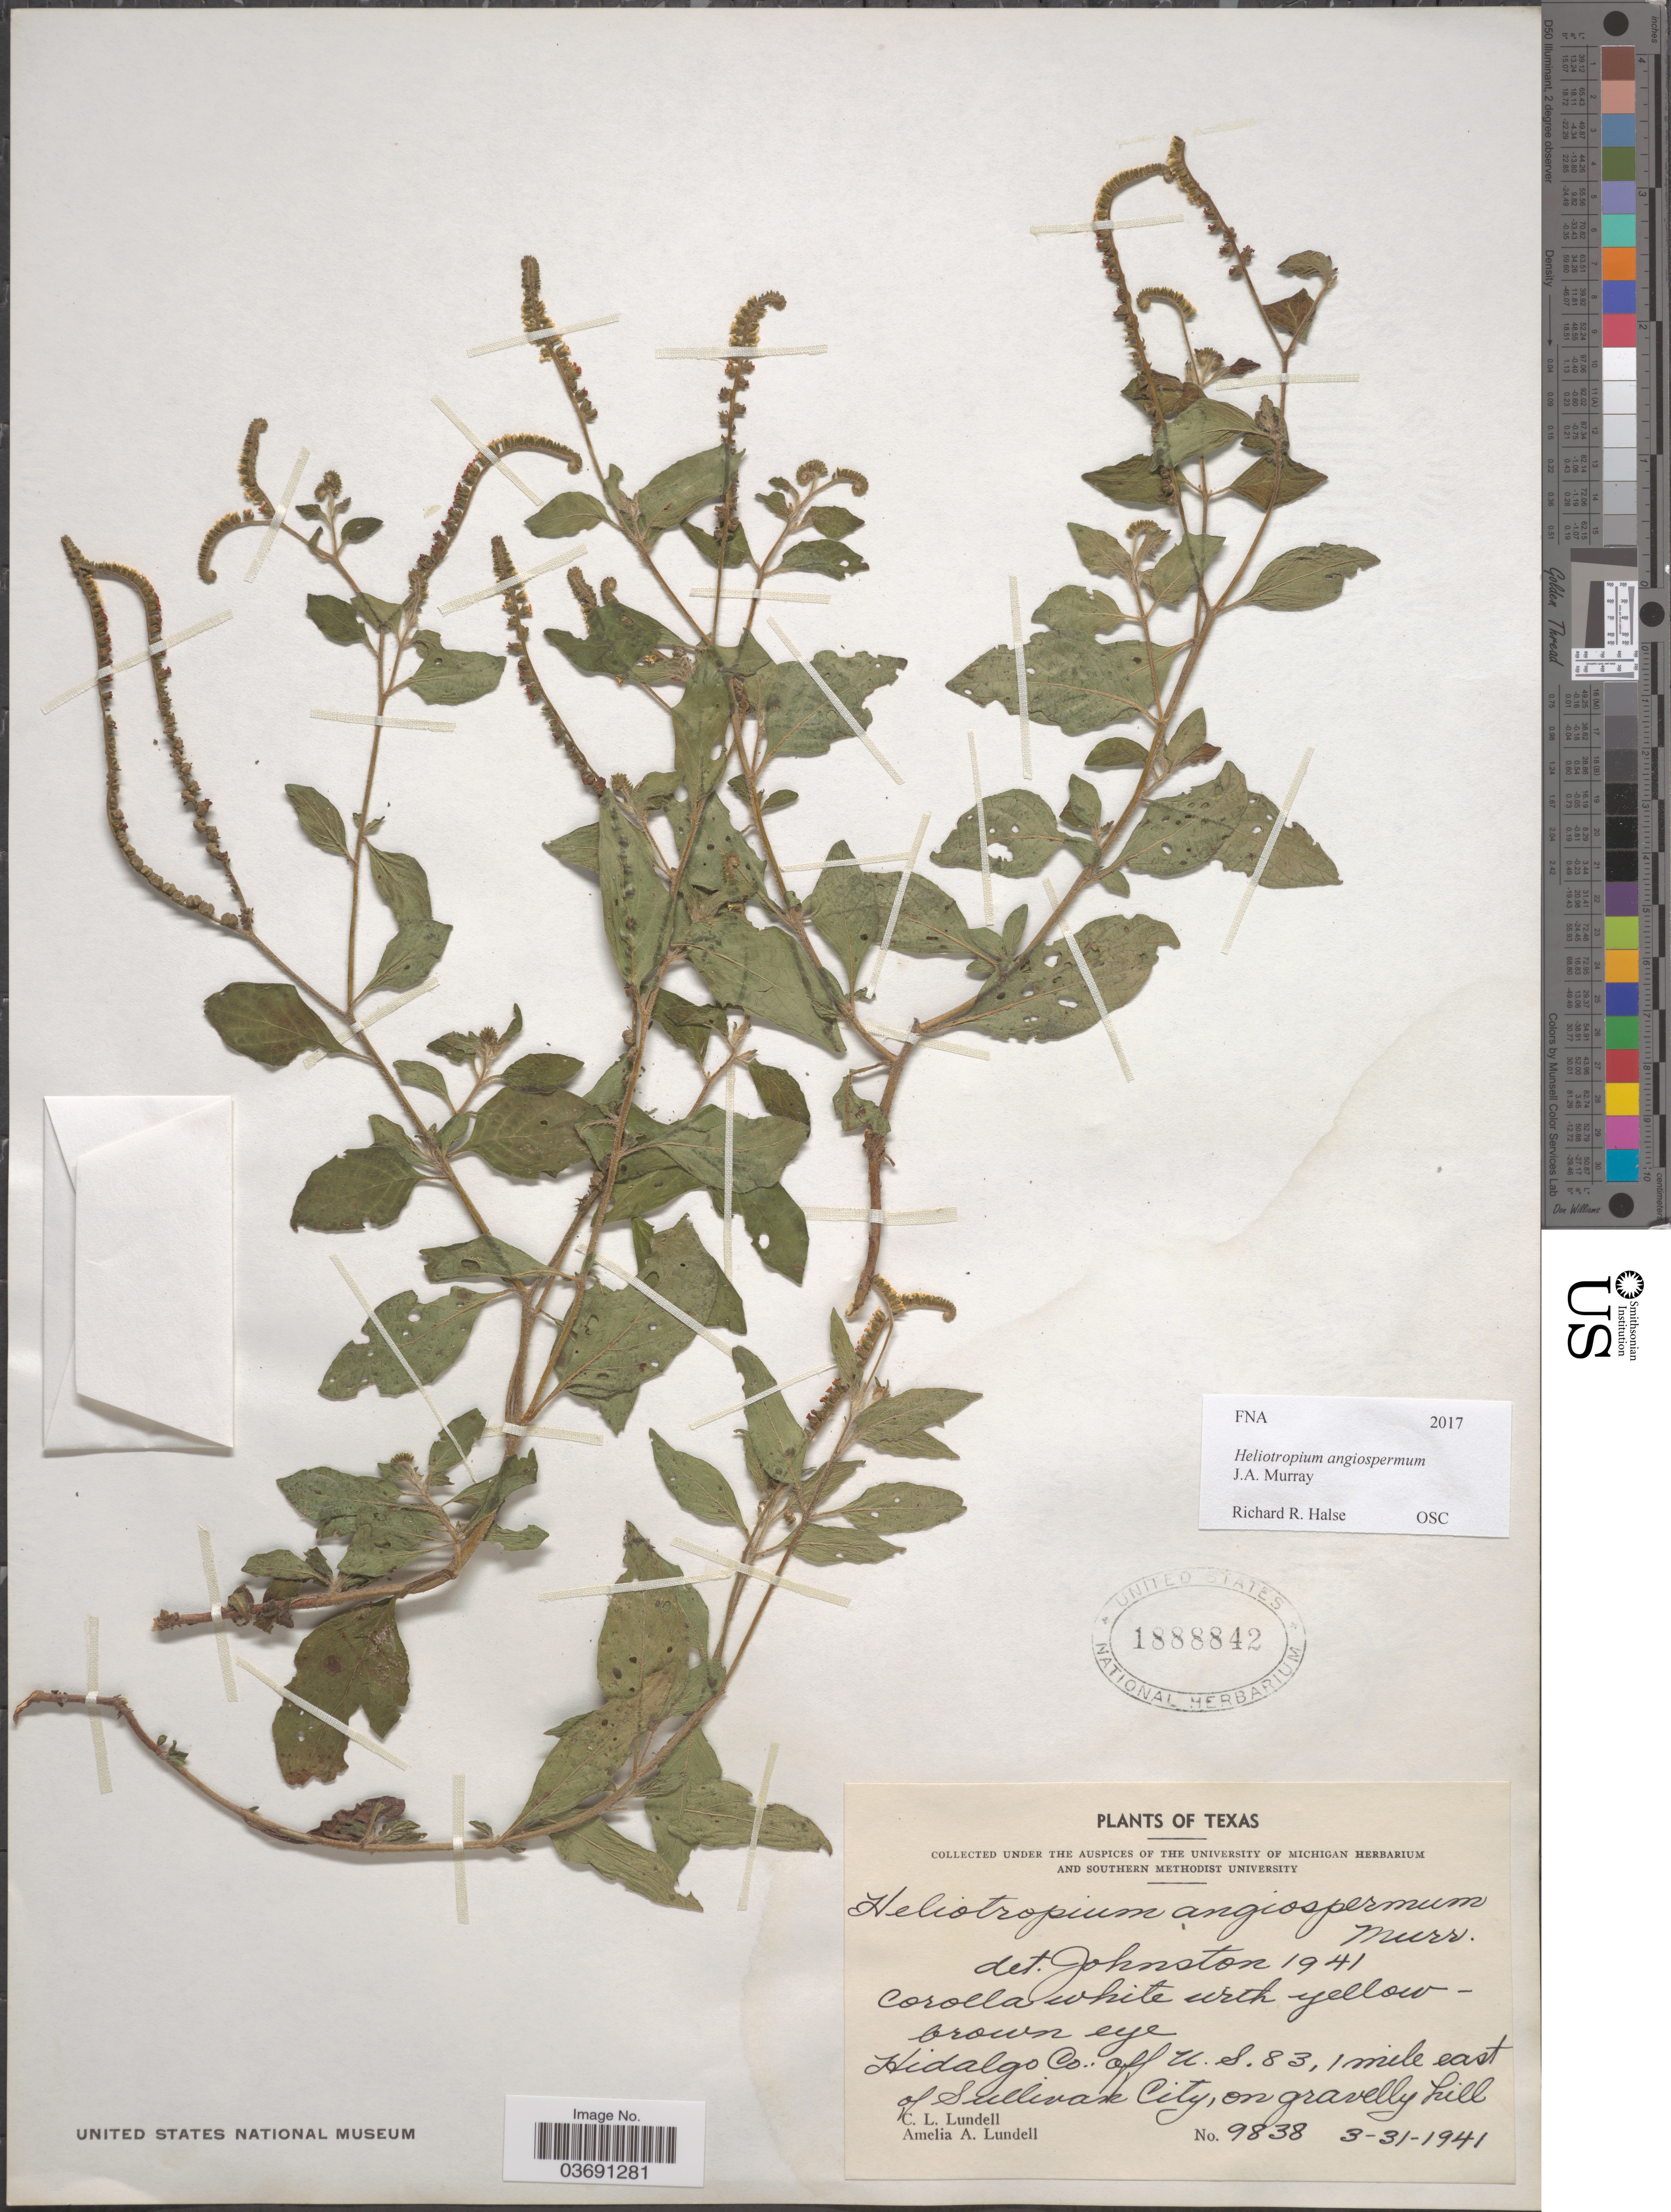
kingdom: Plantae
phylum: Tracheophyta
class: Magnoliopsida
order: Boraginales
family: Heliotropiaceae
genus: Heliotropium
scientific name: Heliotropium angiospermum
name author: Murray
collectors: C. L. Lundell & A. A. Lundell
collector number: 9838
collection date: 1941-03-31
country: United States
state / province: Texas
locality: Hidalgo Co. off U.S. 83, 1 mile east of Sullivan City, on gravelly hill.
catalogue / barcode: US 1888842